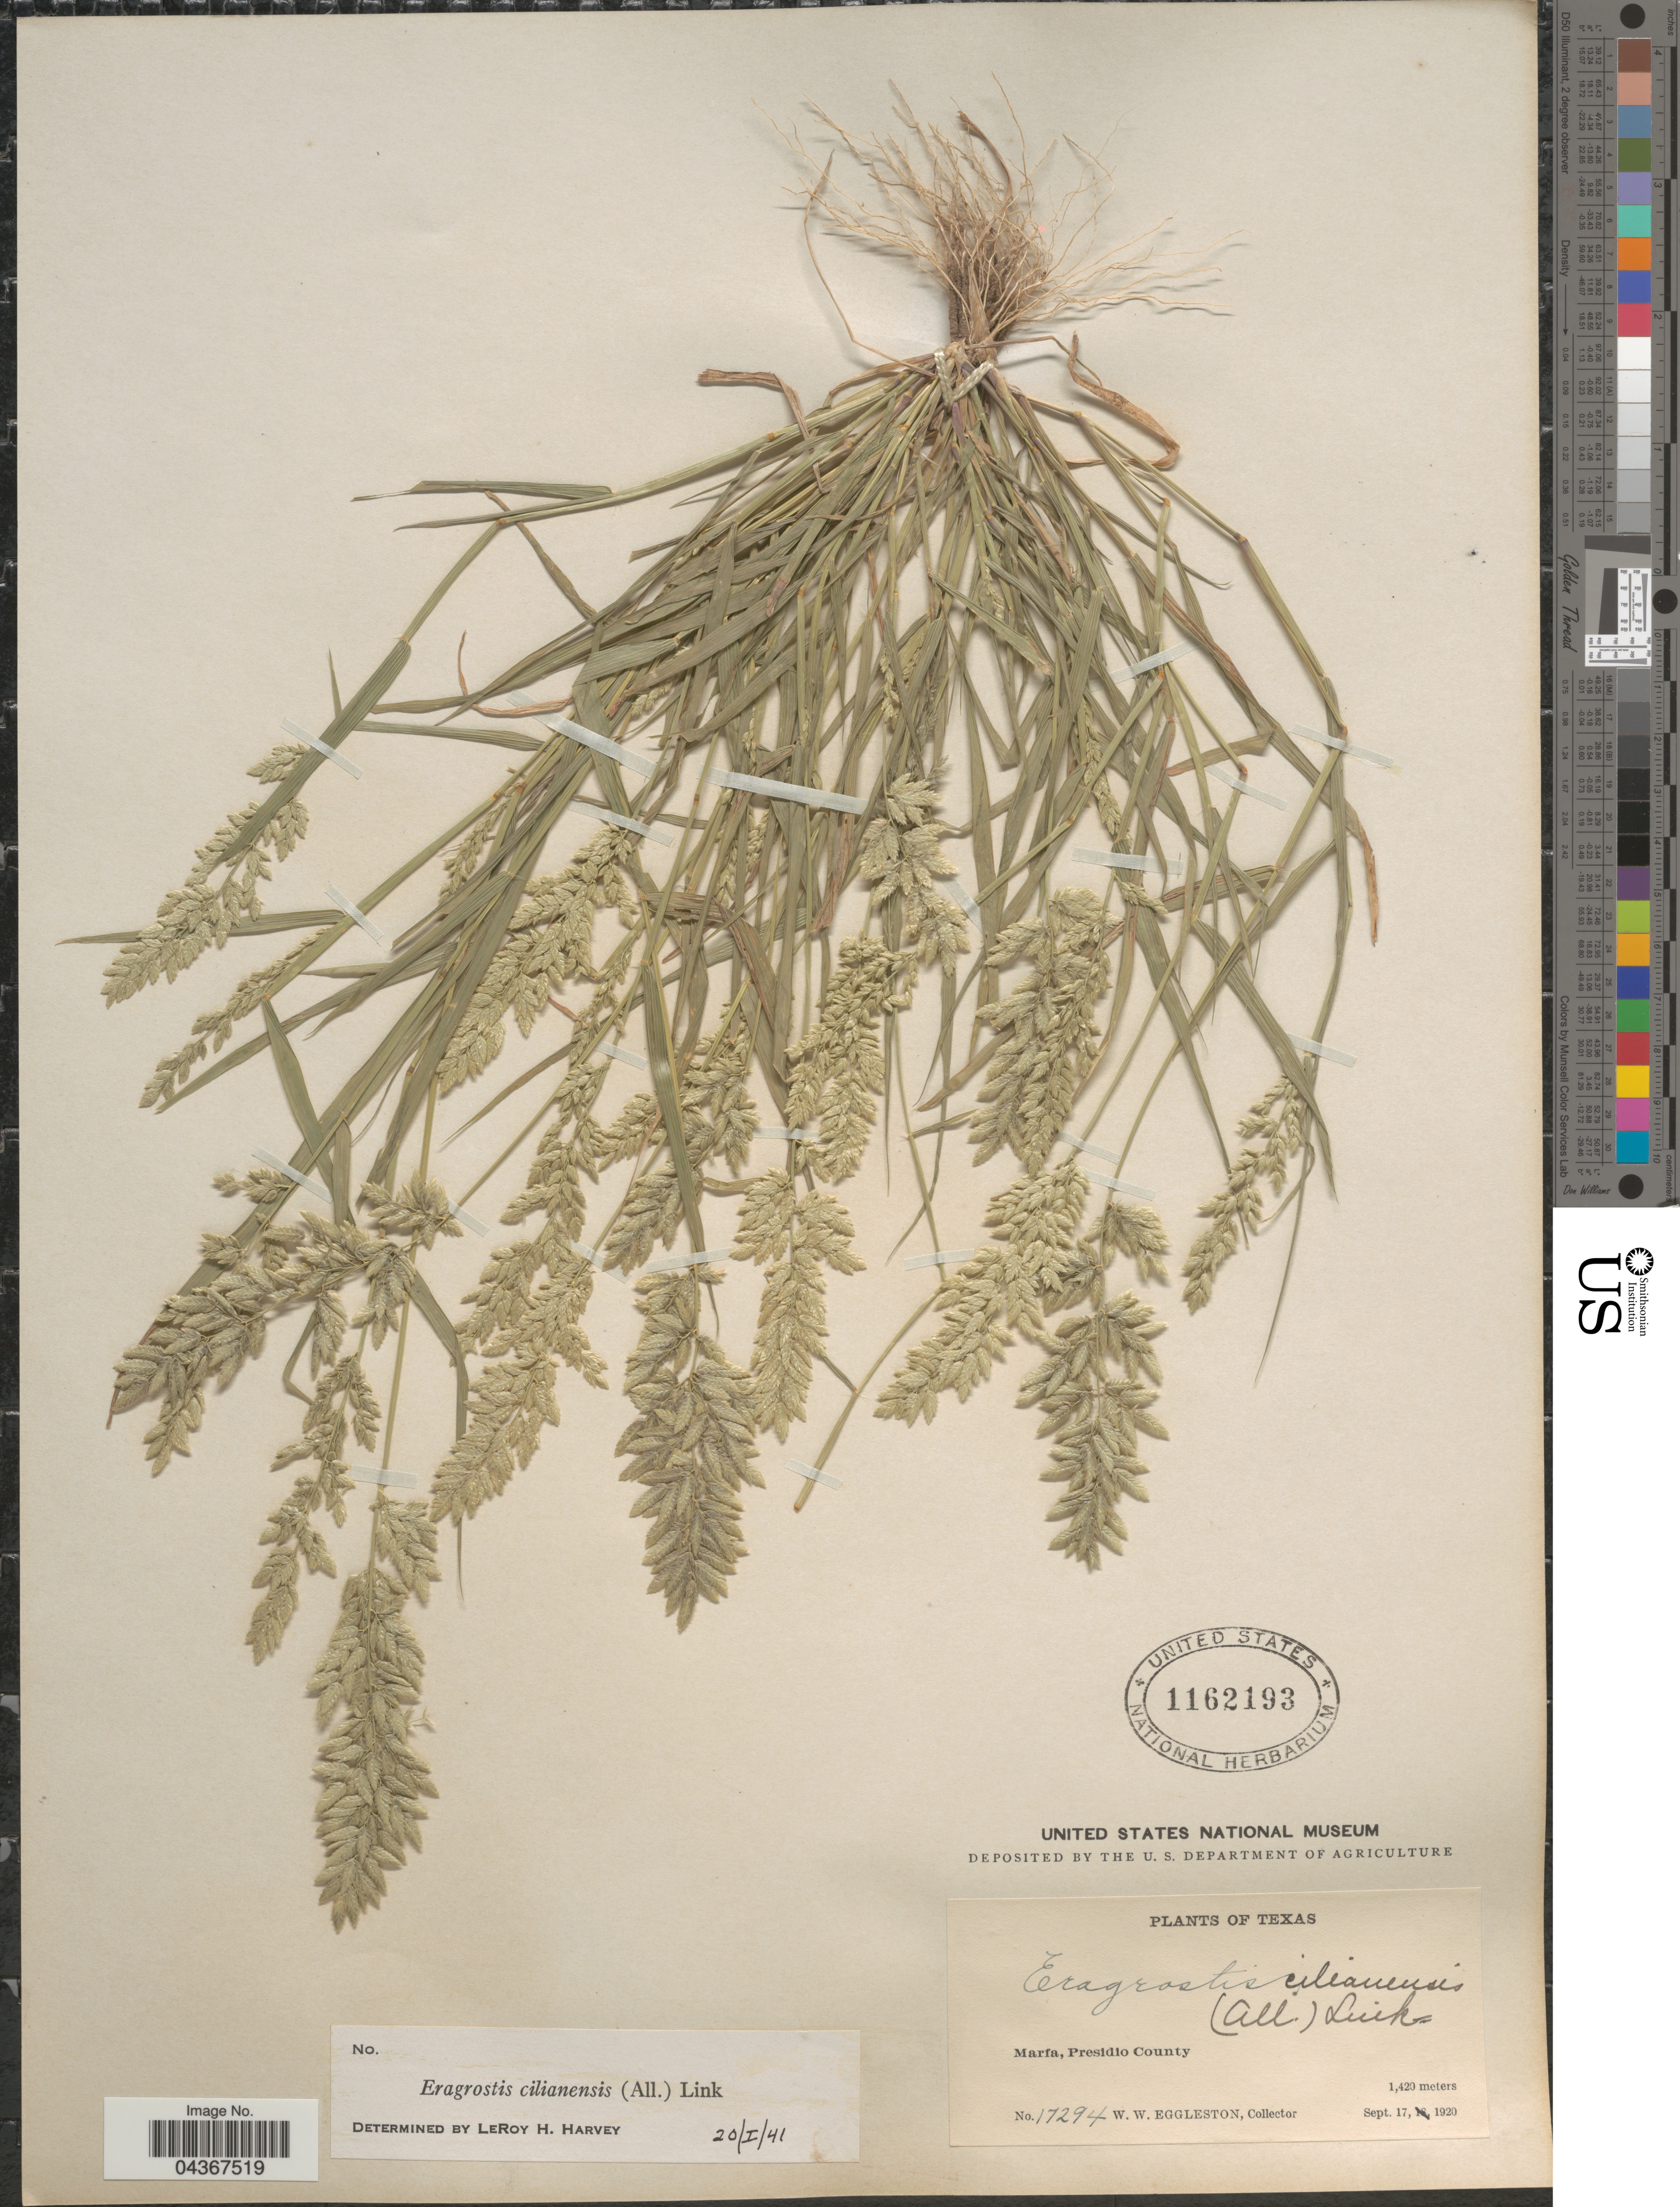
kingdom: Plantae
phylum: Tracheophyta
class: Liliopsida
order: Poales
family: Poaceae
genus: Eragrostis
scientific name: Eragrostis cilianensis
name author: (Bellardi) Vignolo ex Janch.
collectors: W. W. Eggleston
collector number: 17294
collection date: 1920-09-17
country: United States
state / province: Texas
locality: Marfa, Presidio County.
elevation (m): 1420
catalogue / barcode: US 1162193